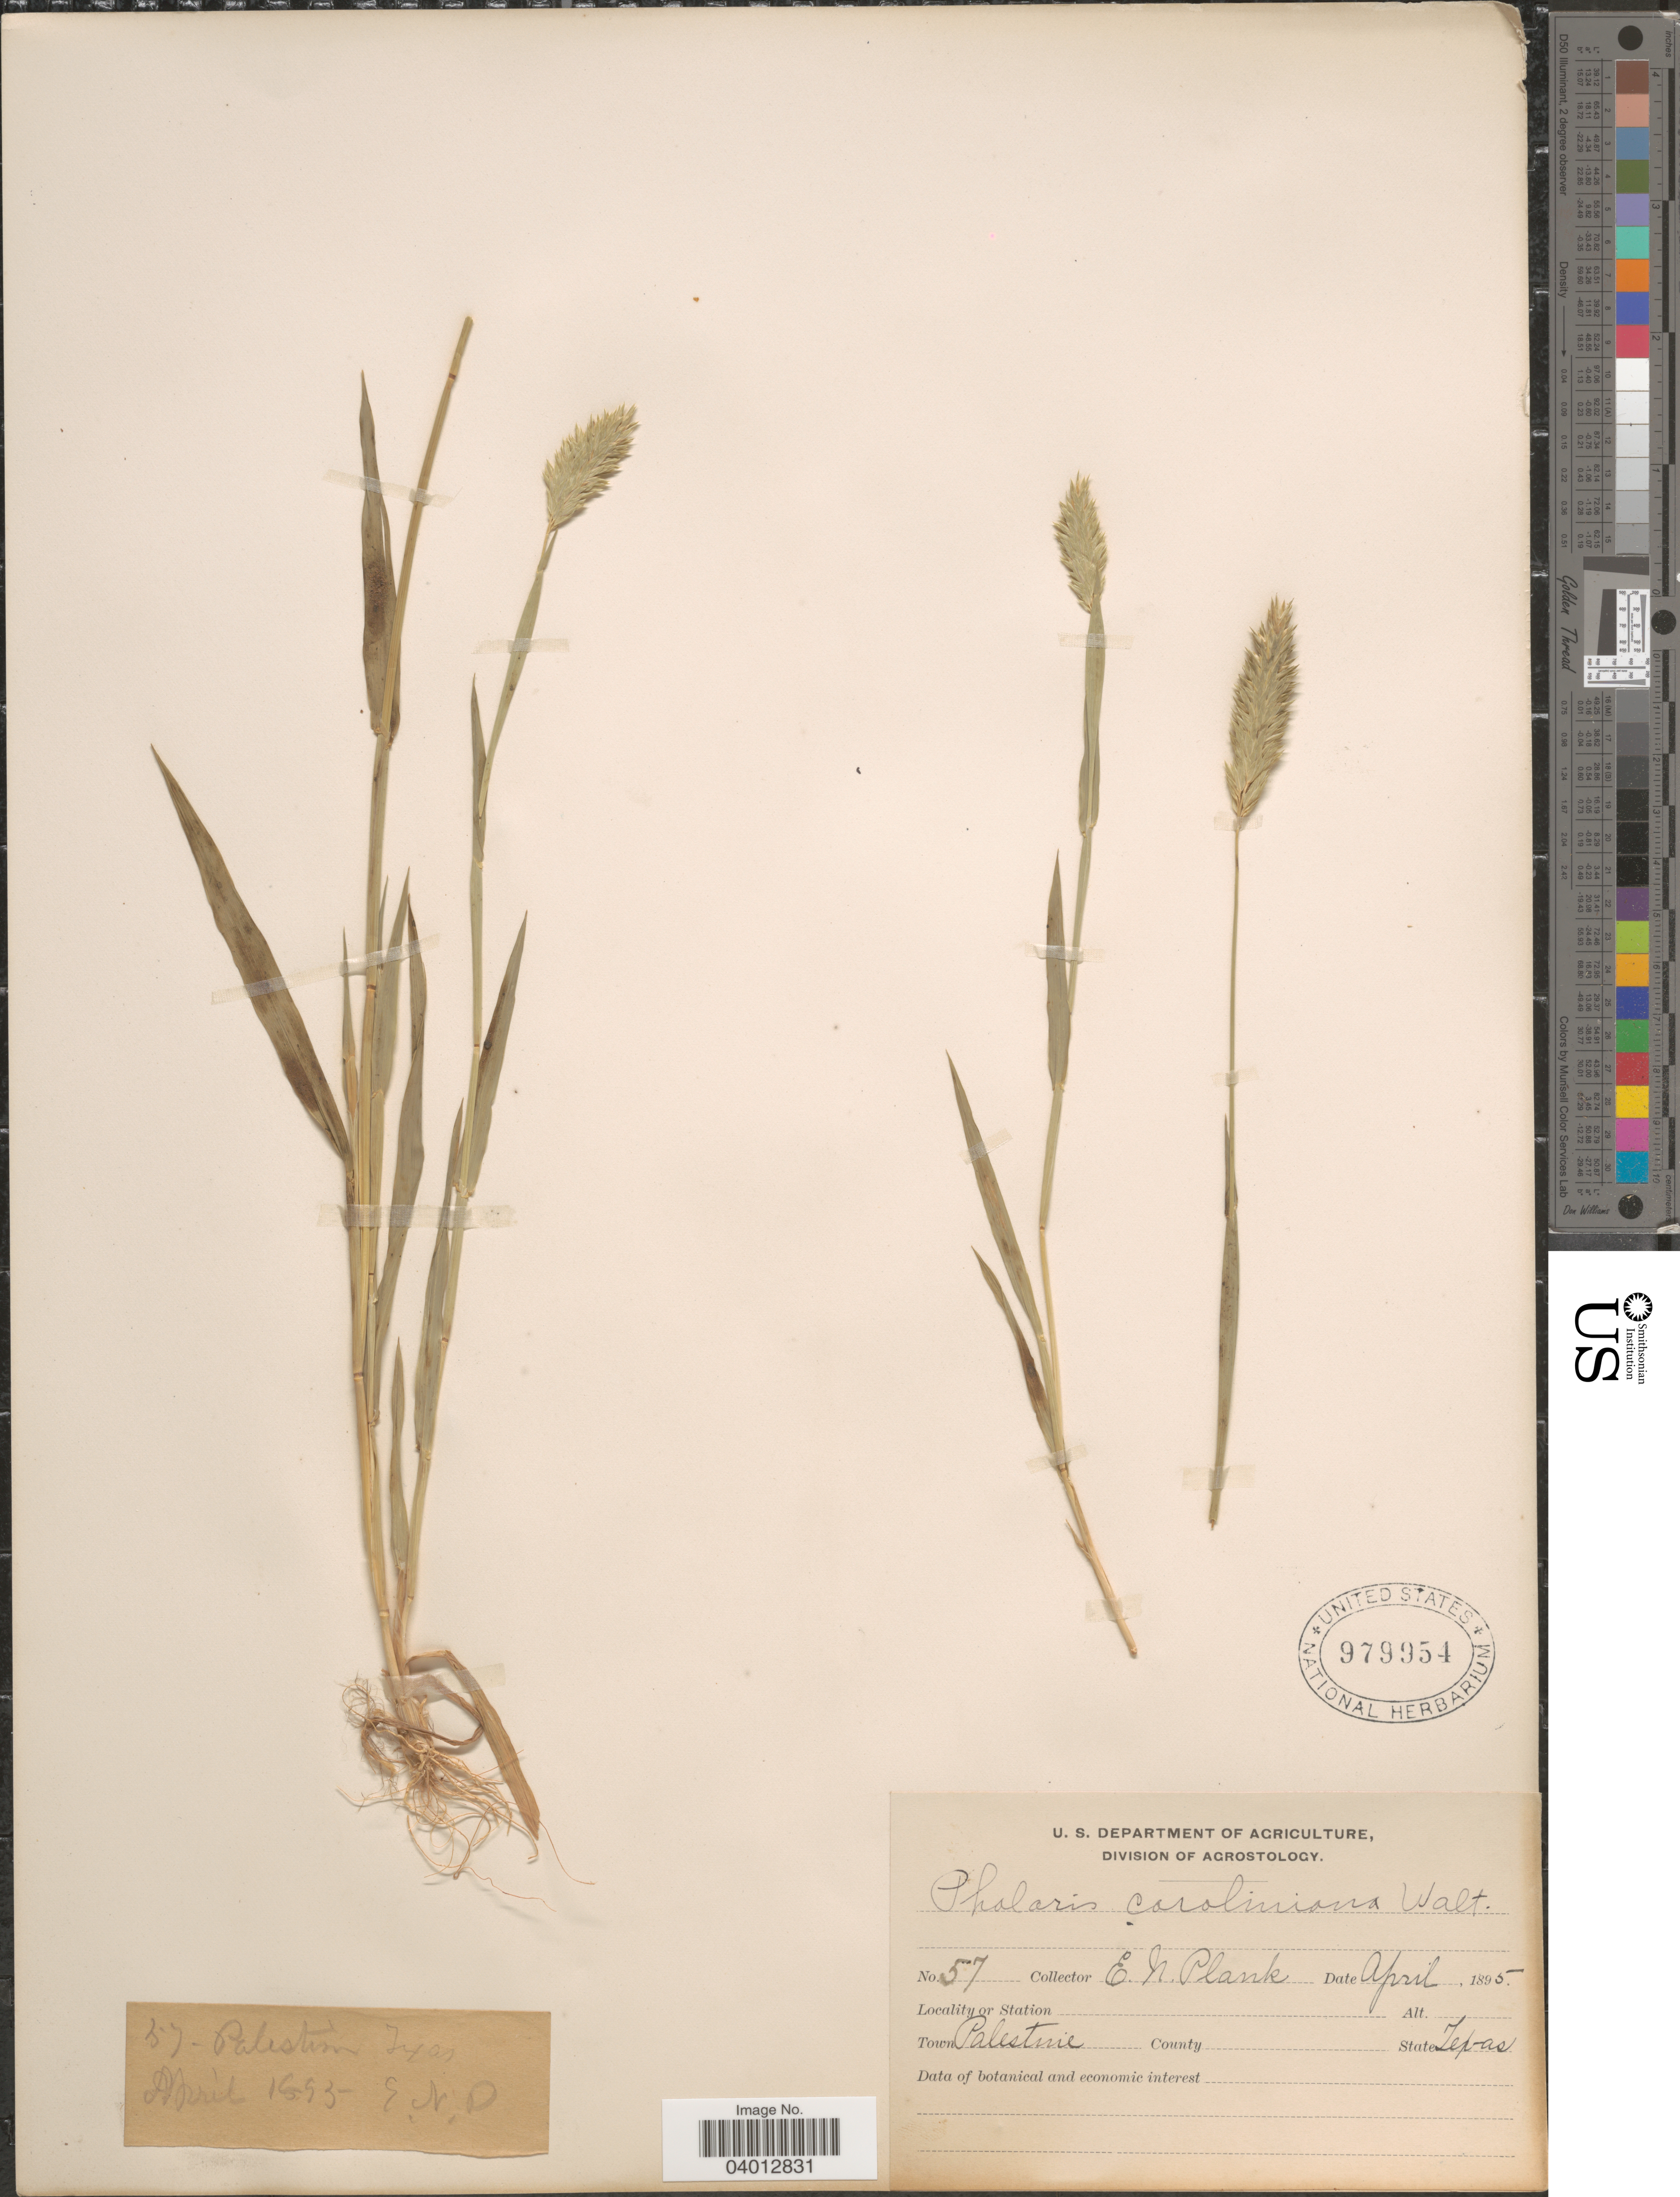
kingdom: Plantae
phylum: Tracheophyta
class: Liliopsida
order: Poales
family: Poaceae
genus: Phalaris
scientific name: Phalaris caroliniana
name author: Walter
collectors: E. Plank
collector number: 57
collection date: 1895-04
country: United States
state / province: Texas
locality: Town Palestine.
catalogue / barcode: US 979954